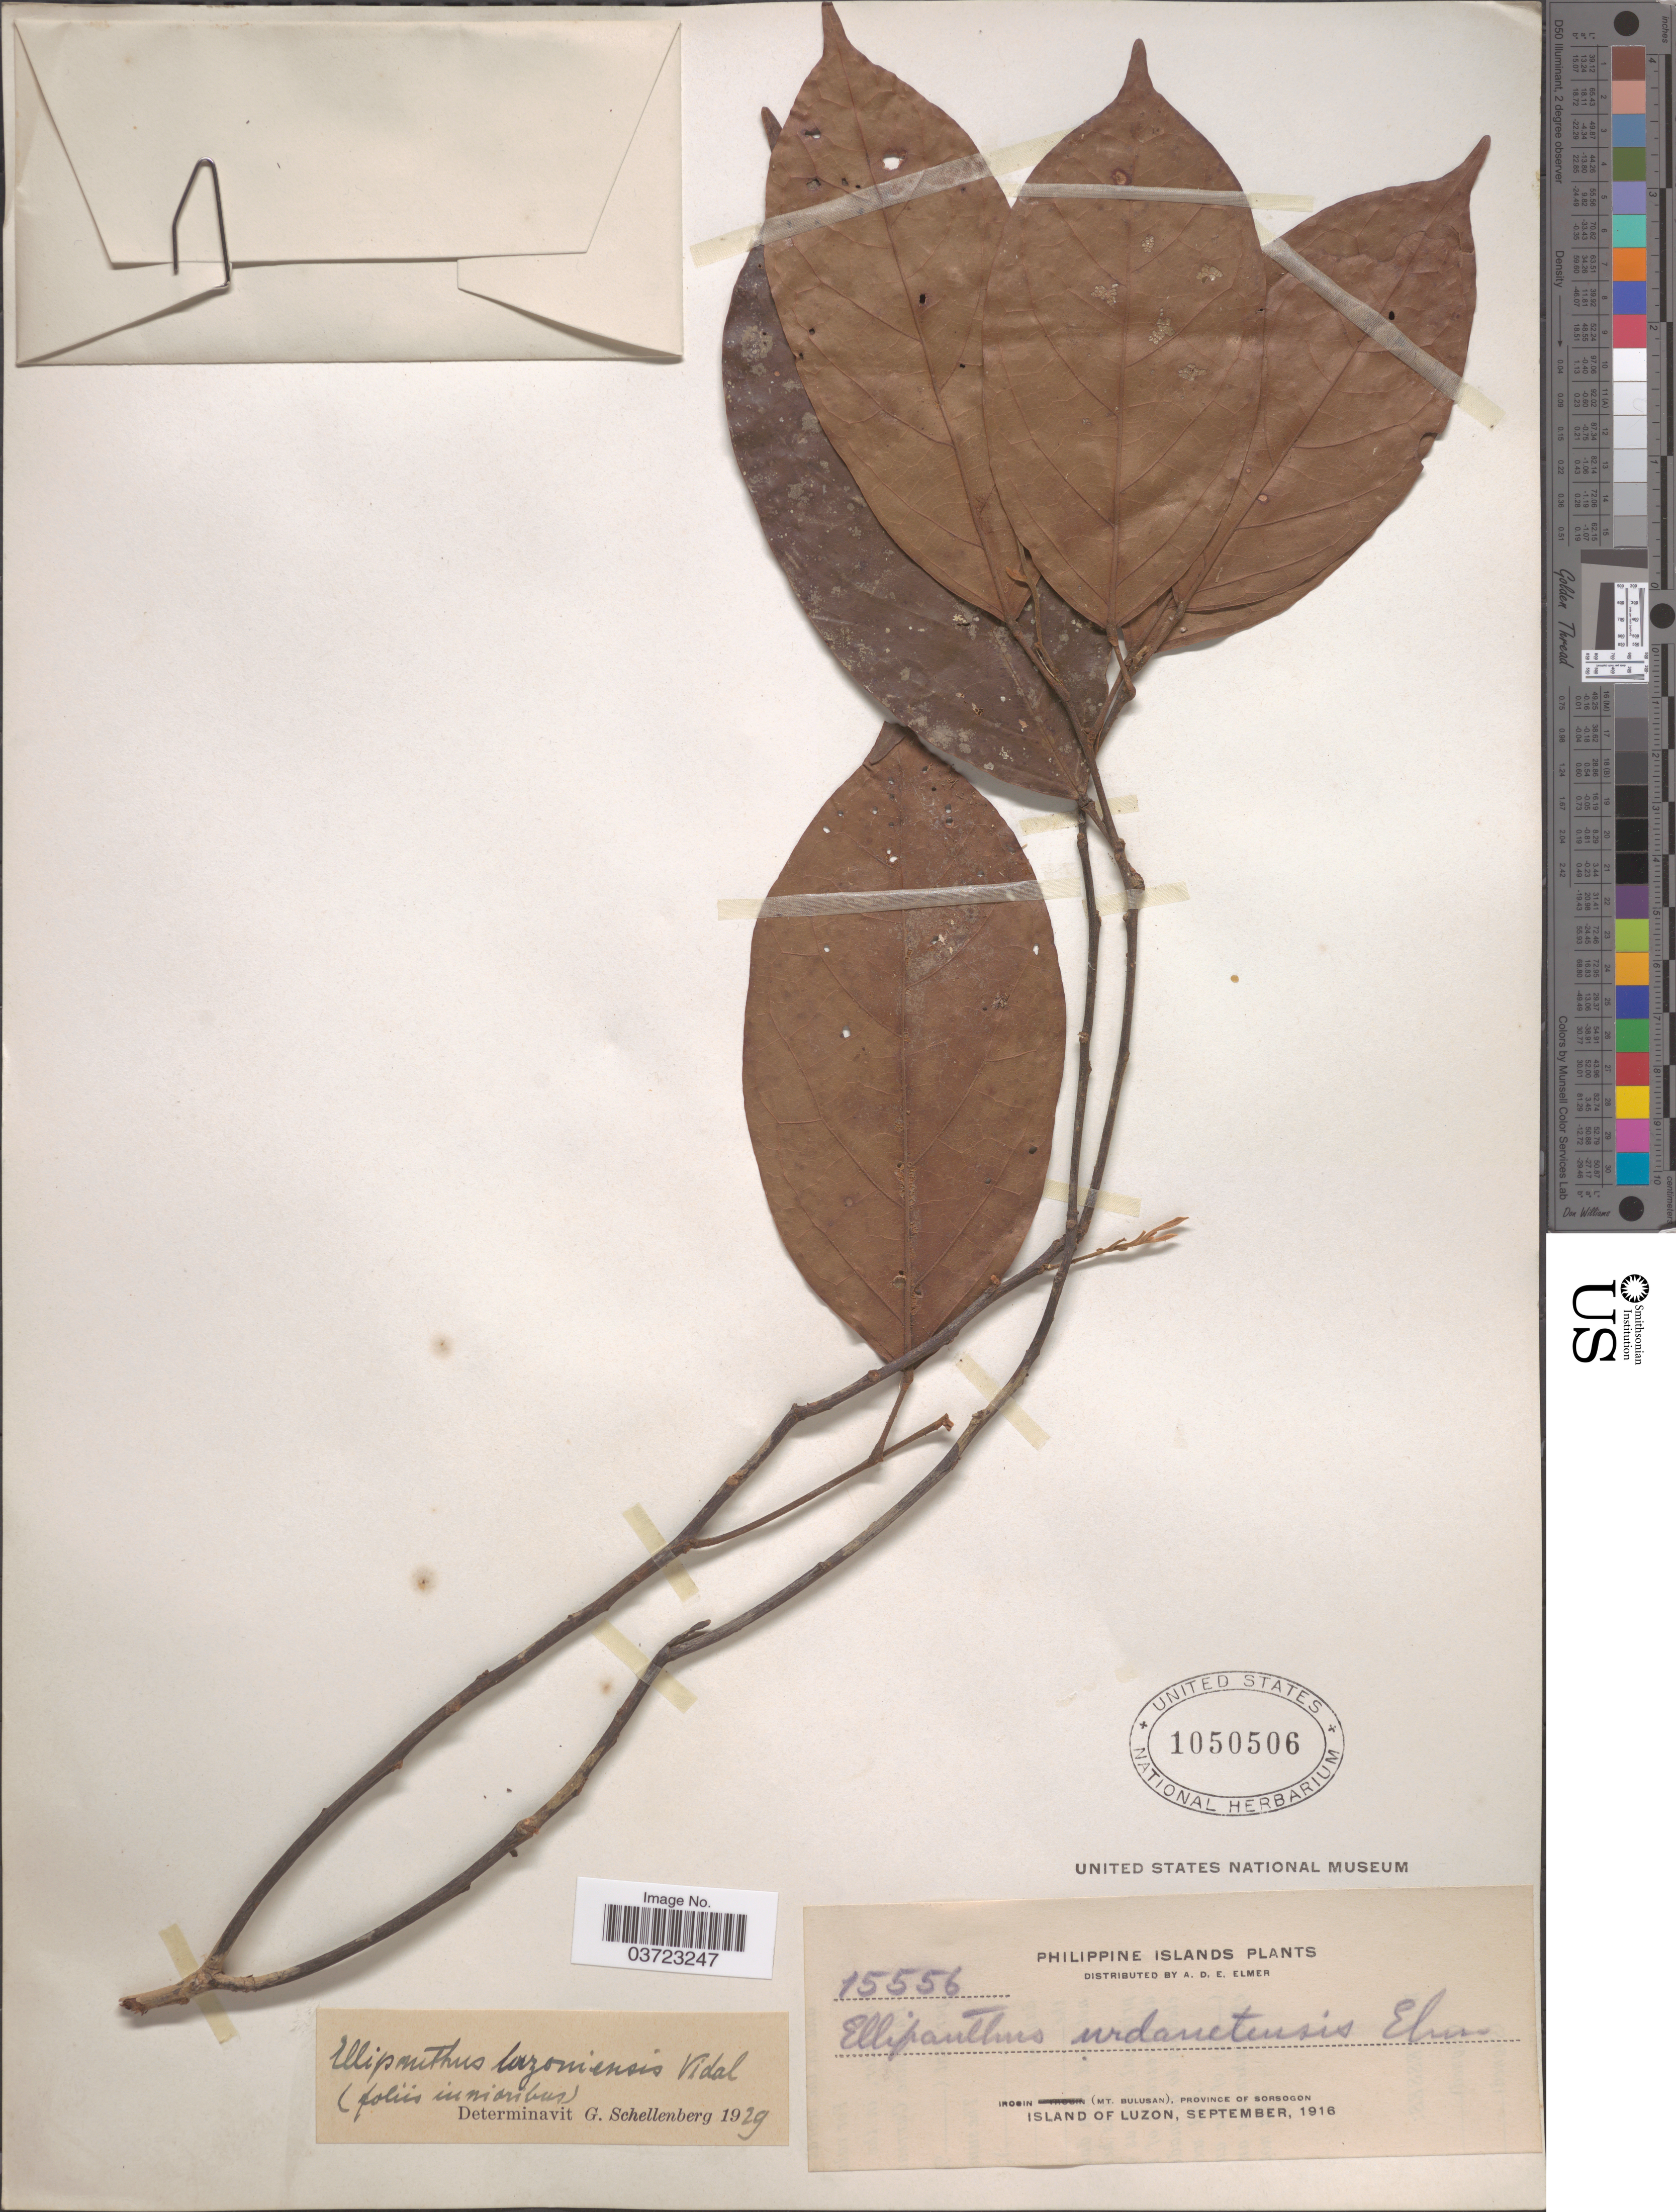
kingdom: Plantae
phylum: Tracheophyta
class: Magnoliopsida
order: Oxalidales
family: Connaraceae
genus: Ellipanthus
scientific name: Ellipanthus luzoniensis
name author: S. Vidal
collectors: A. D. E. Elmer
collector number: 15556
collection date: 1916-09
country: Philippines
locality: Philippine Islands. Irosin (Mt. Bulusan), Province of Sorsogon, Island of Luzon.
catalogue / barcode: US 1050506